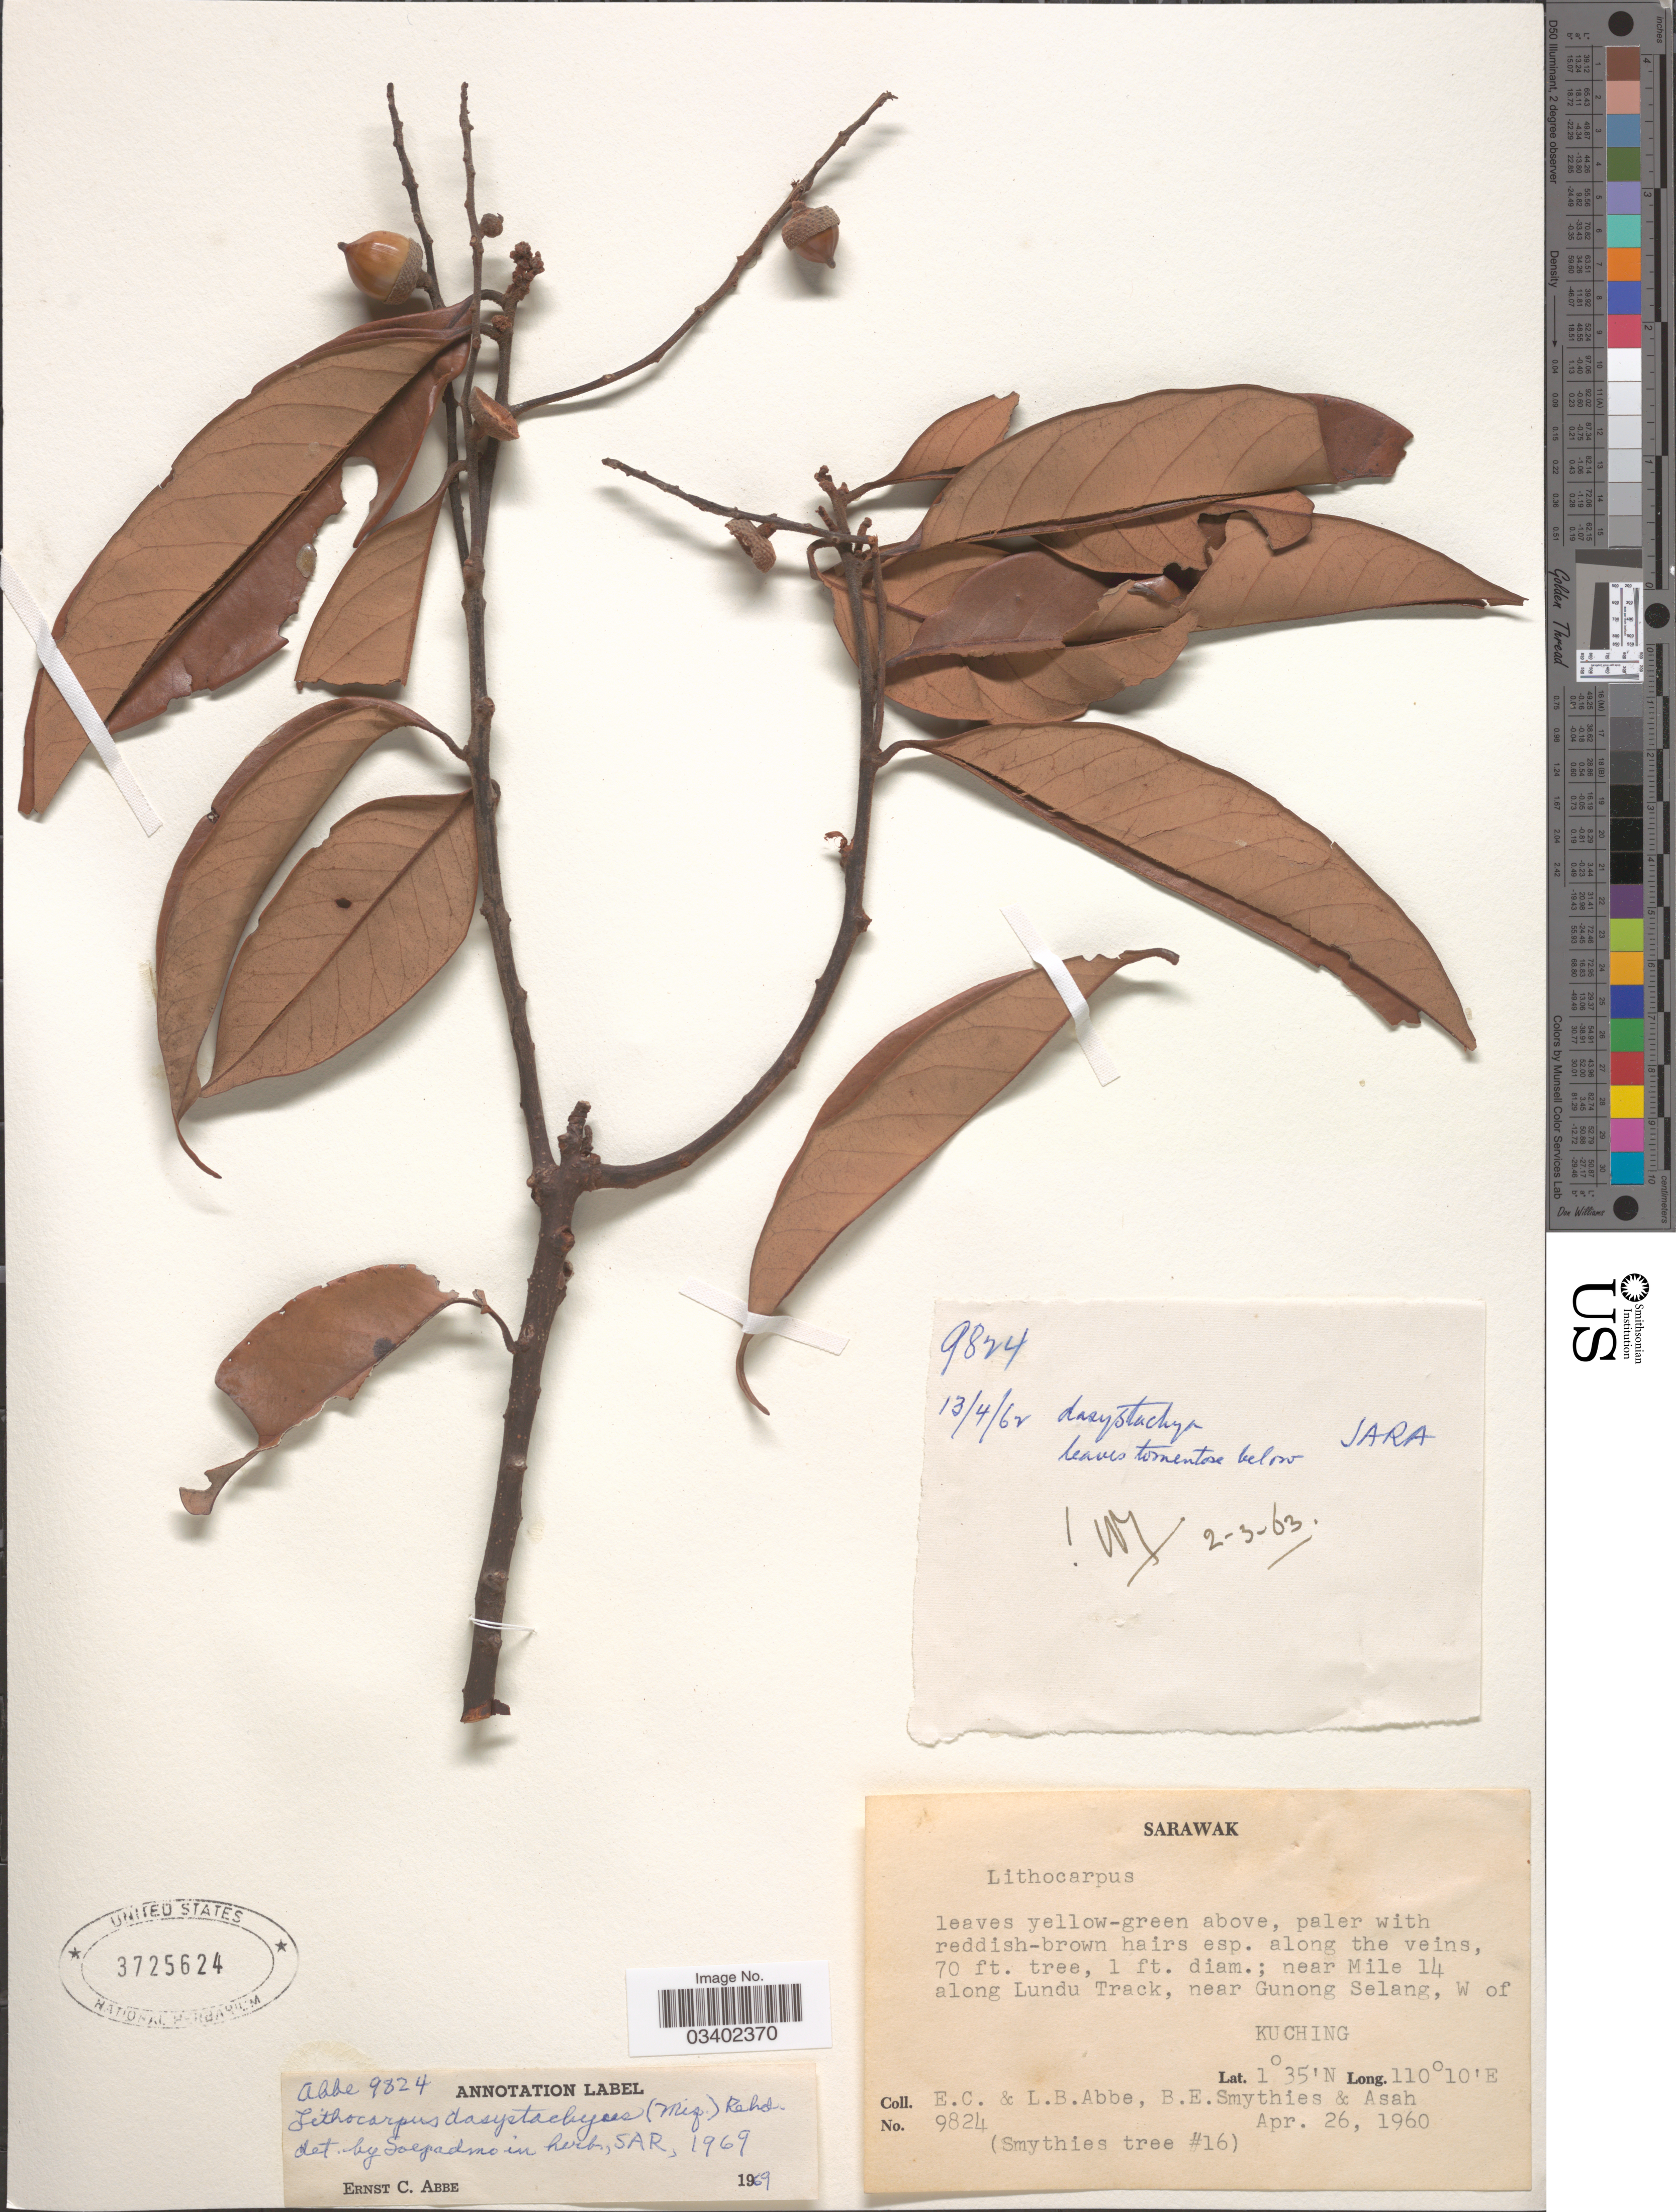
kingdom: Plantae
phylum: Tracheophyta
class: Magnoliopsida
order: Fagales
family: Fagaceae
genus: Lithocarpus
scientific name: Lithocarpus dasystachyus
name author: (Miq.) Rehder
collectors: E. C. Abbe, L. B. Abbe, B.E. Smythies & Asah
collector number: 9824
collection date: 1960-04-26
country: Malaysia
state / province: Sarawak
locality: Near Mile 14 along Lundu Track, near Gunong Selang, W of Kuching.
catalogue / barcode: US 3725624